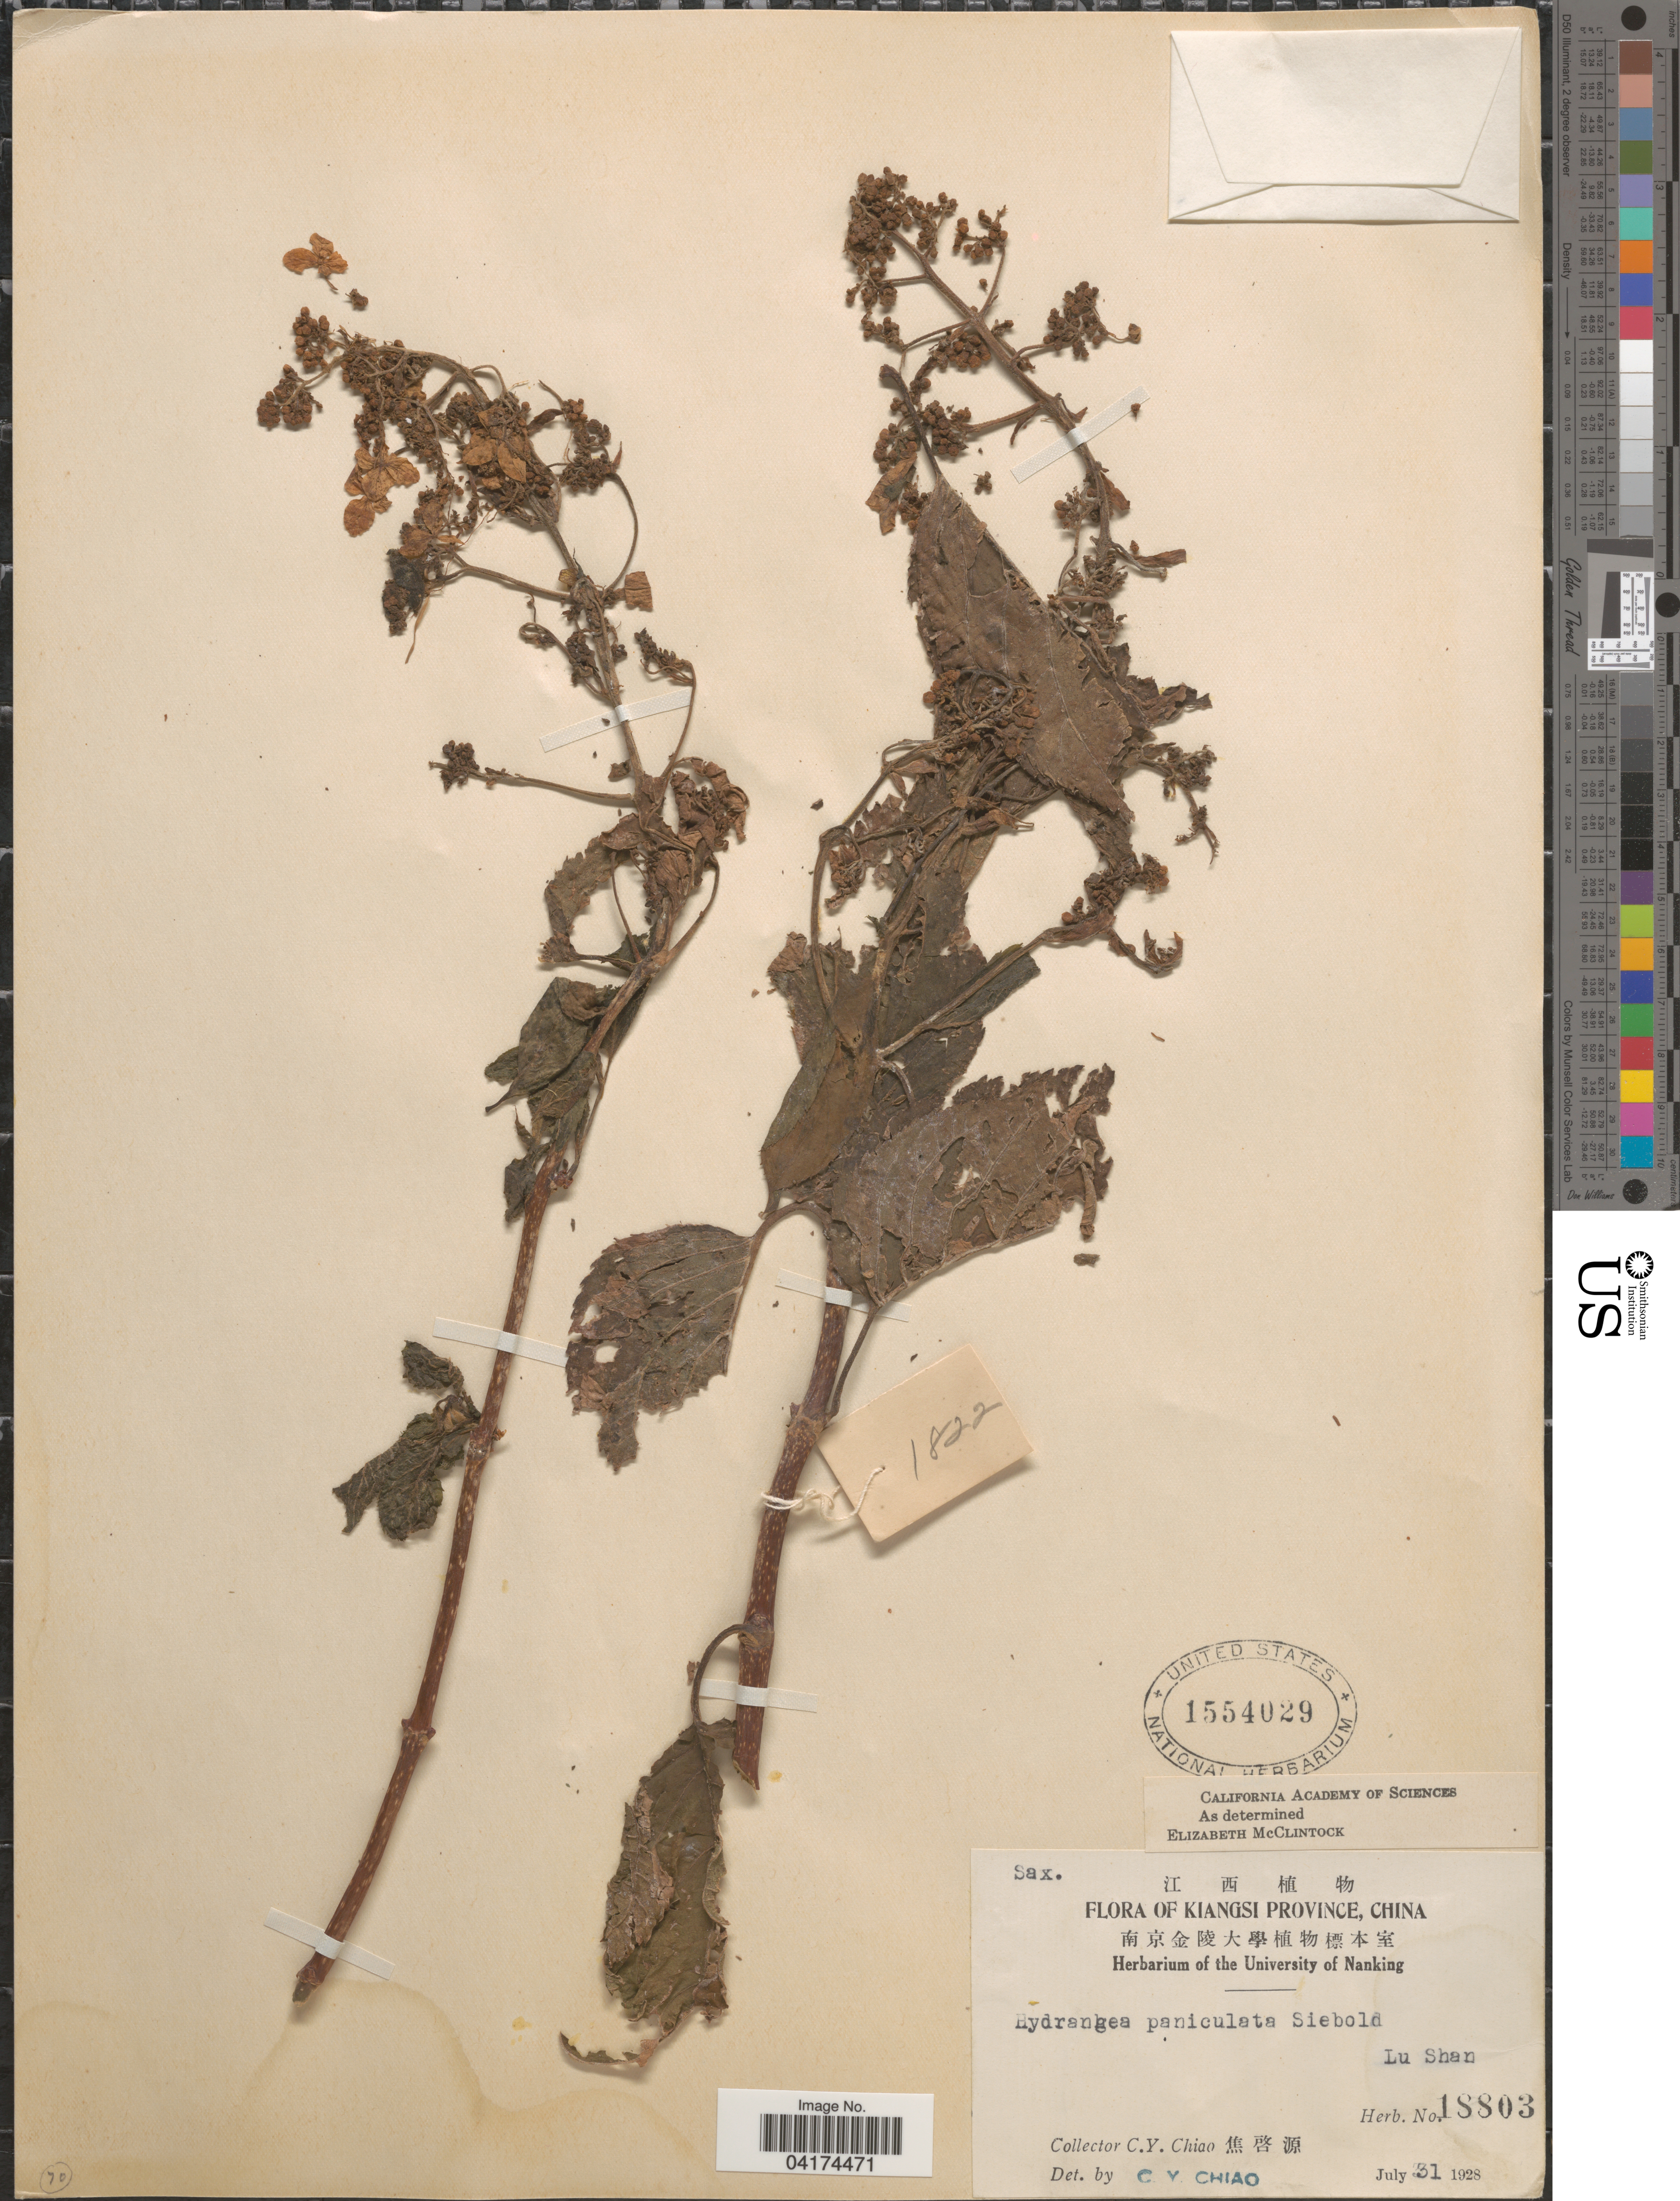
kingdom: Plantae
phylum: Tracheophyta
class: Magnoliopsida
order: Cornales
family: Hydrangeaceae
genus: Hydrangea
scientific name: Hydrangea paniculata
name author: Siebold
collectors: C. Y. Chiao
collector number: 18803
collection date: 1928-07-31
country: China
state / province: Jiangxi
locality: Kiangsi Province. Lu Shan.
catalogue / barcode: US 1554029